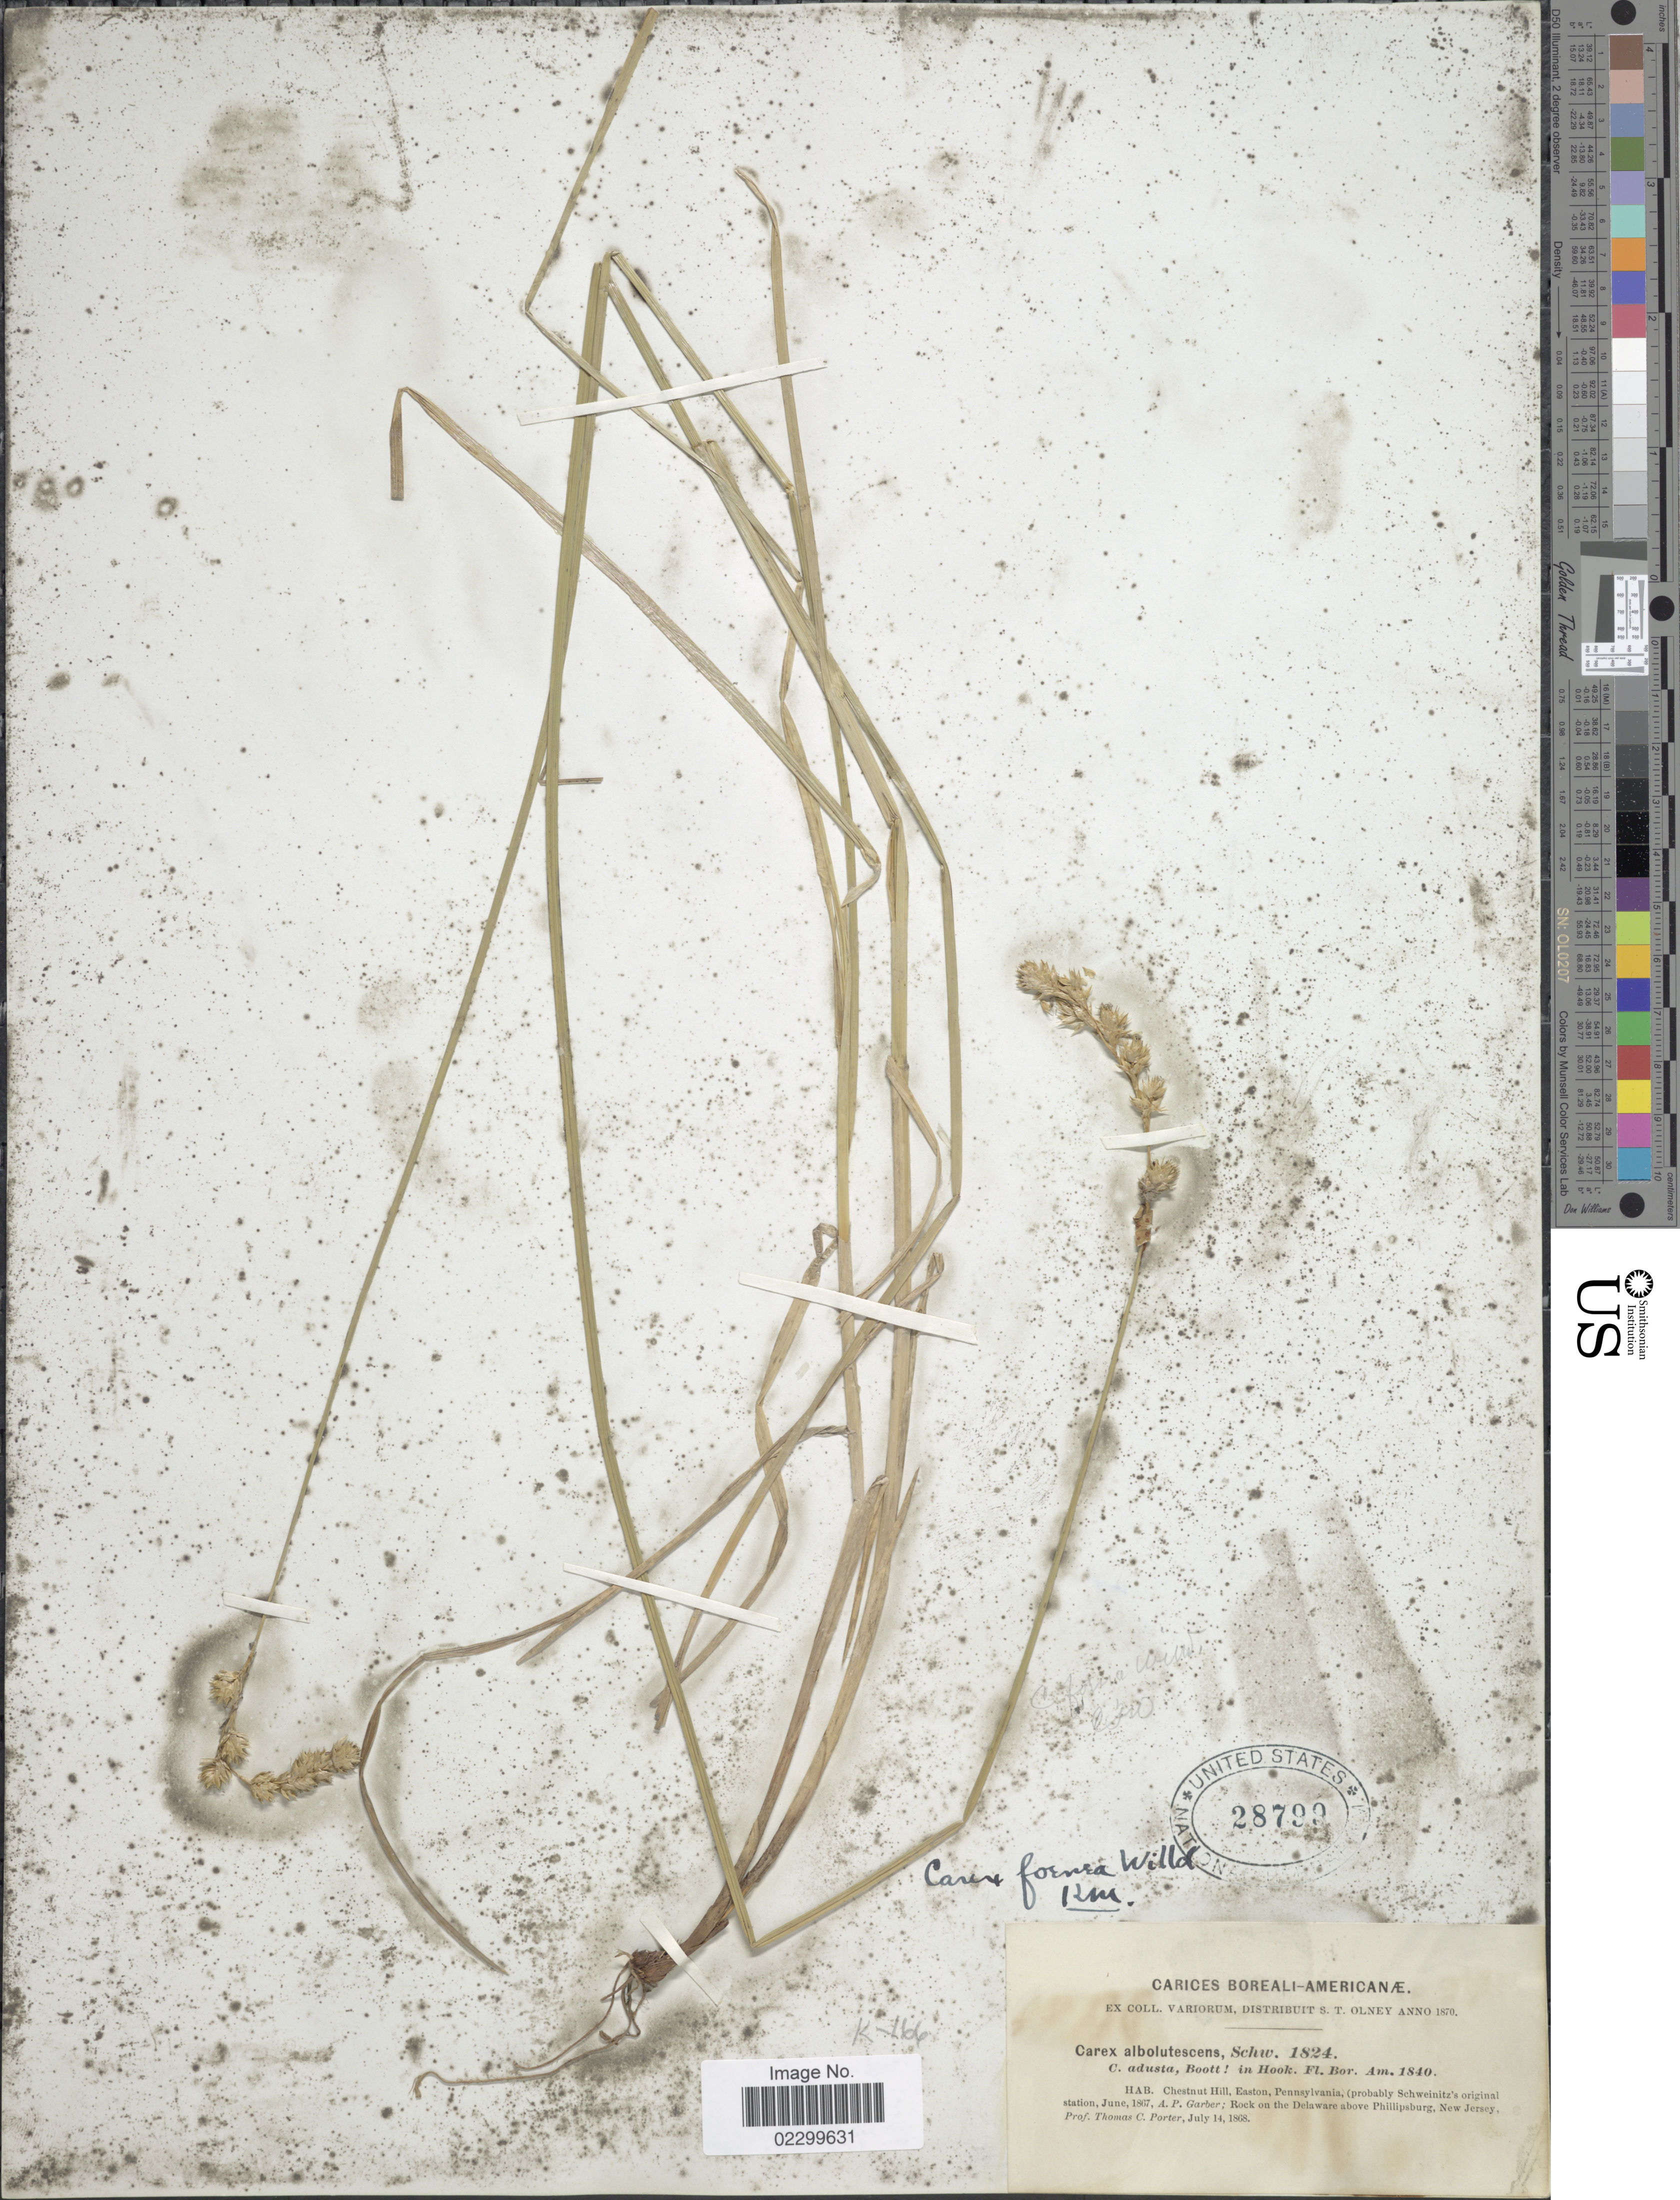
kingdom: Plantae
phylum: Tracheophyta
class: Liliopsida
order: Poales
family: Cyperaceae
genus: Carex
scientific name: Carex argyrantha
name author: Tuck. ex Boott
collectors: T. Porter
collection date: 1868-07-14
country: United States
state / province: New Jersey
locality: Rock on the Delaware above Phillipsburg.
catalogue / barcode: US 28799-2